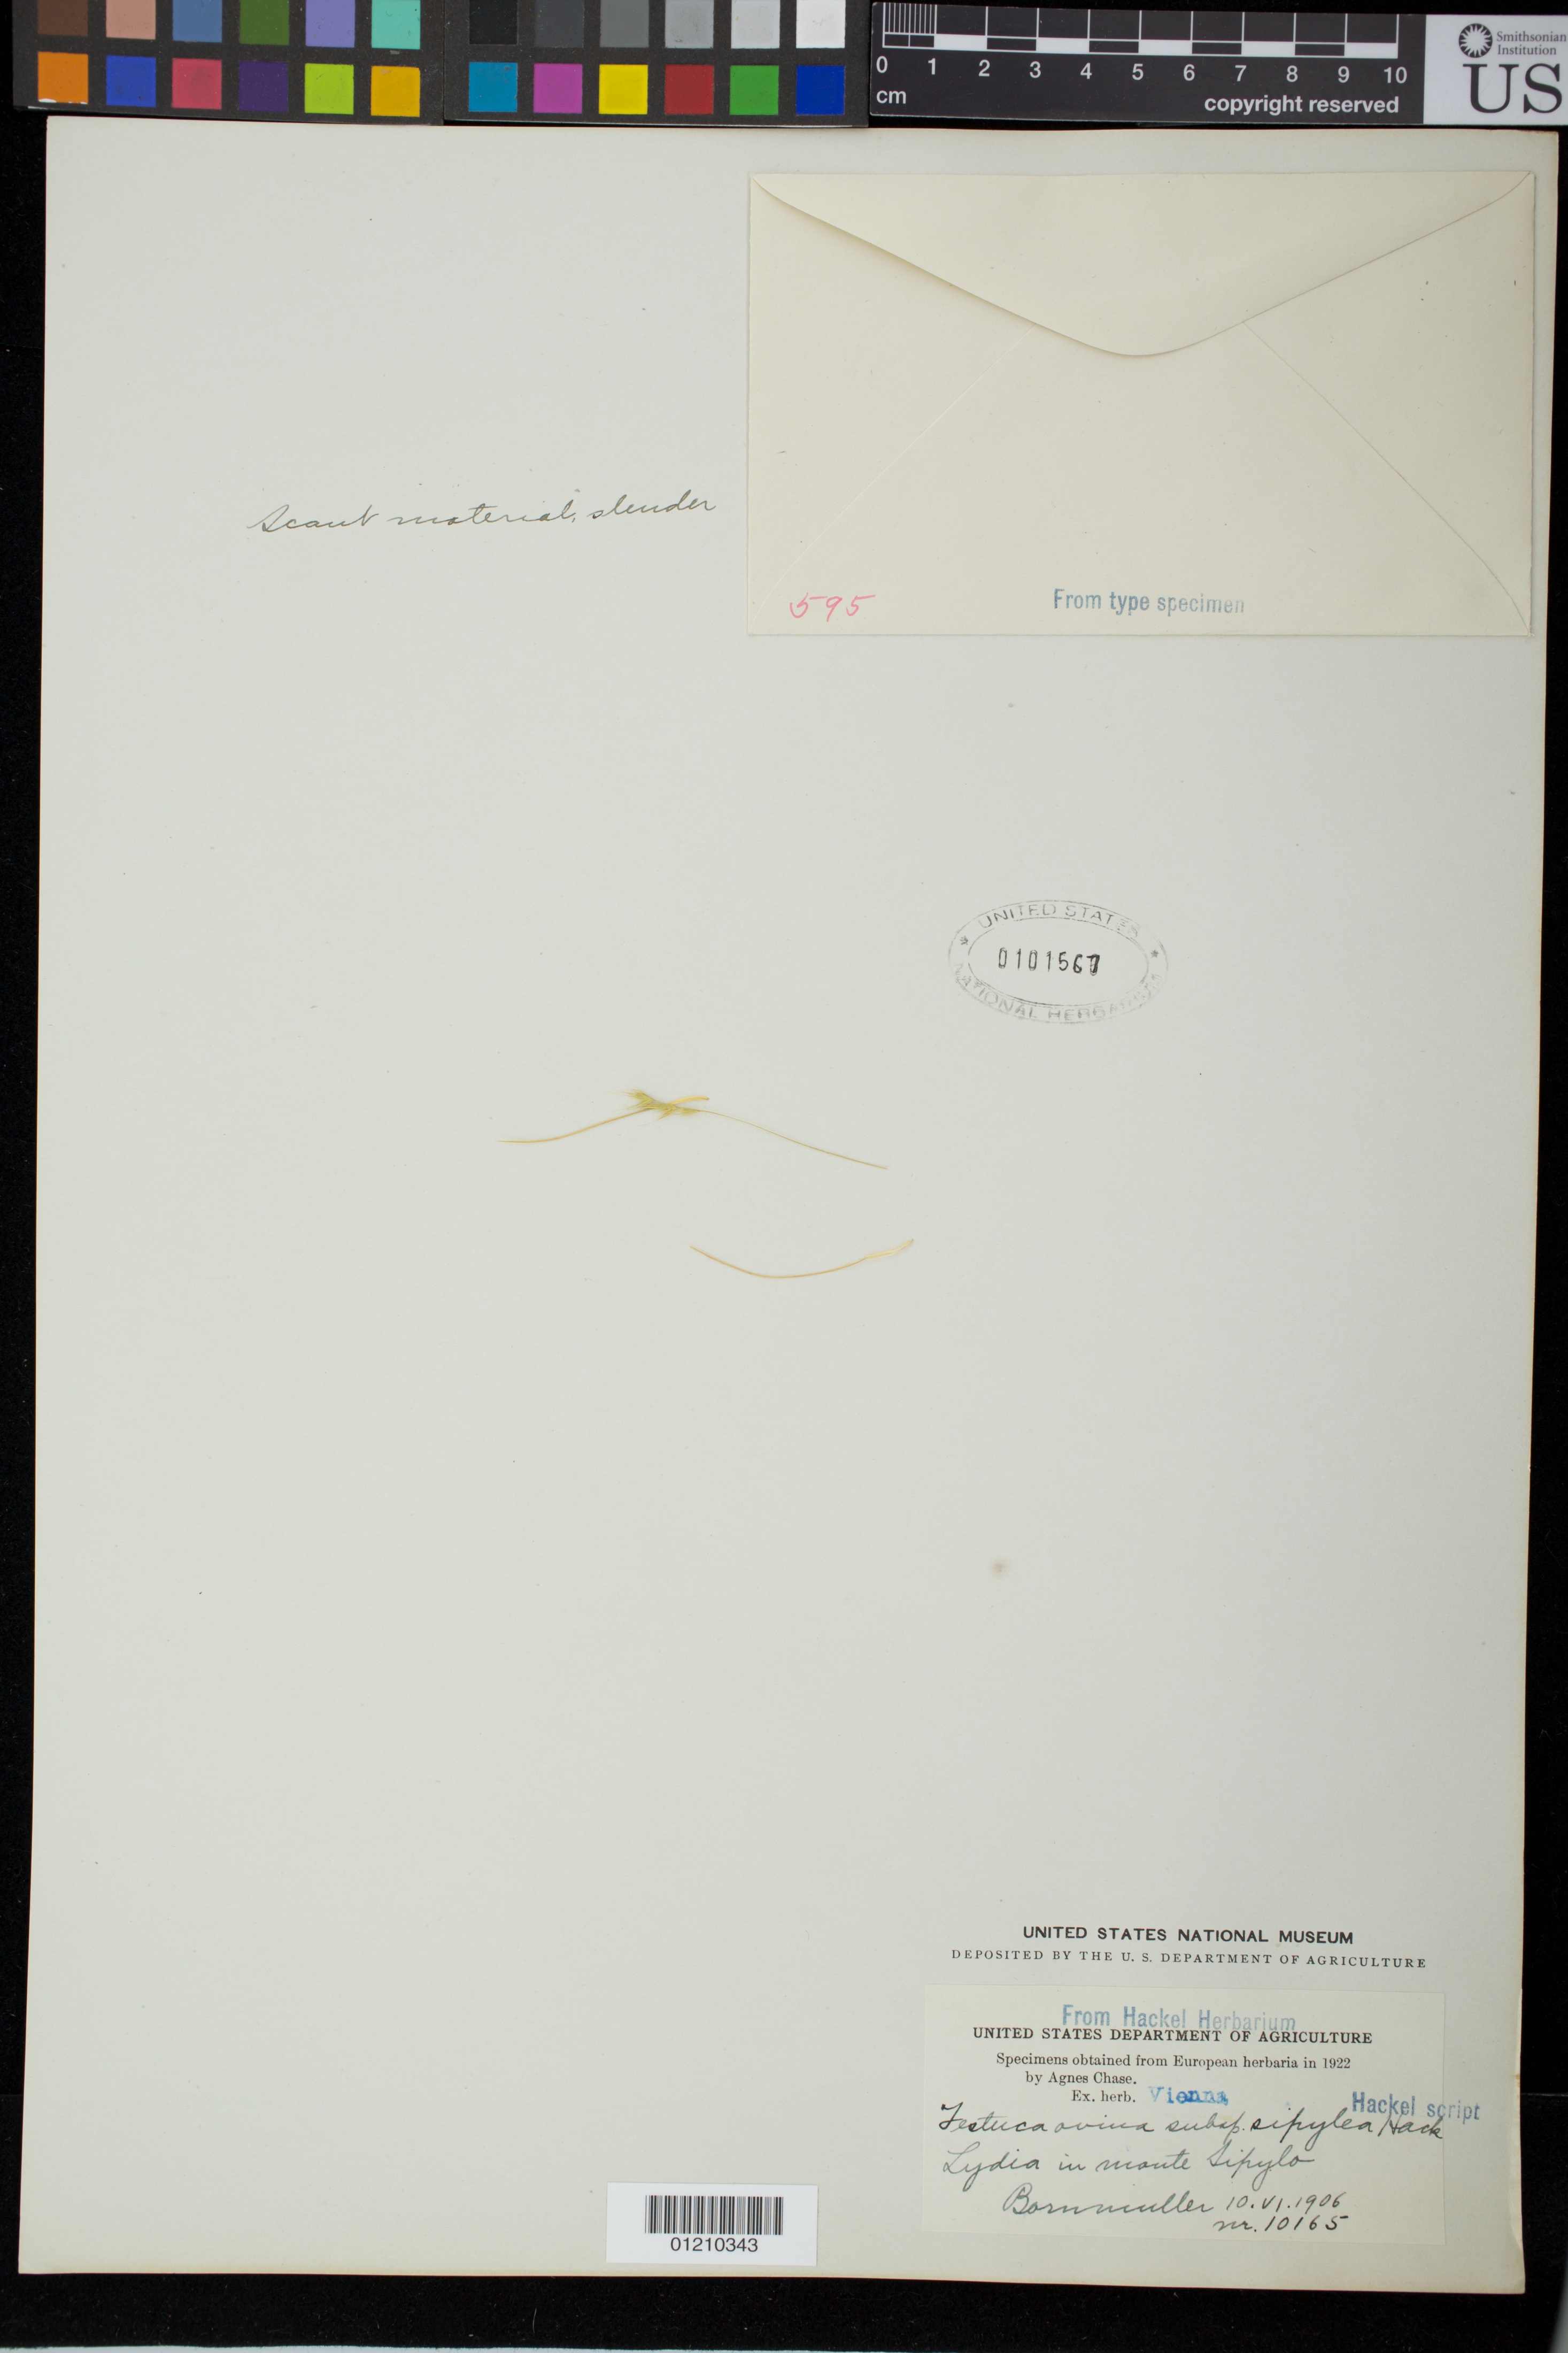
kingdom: Plantae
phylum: Tracheophyta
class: Liliopsida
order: Poales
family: Poaceae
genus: Festuca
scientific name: Festuca ovina subsp. sipylea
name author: Hack.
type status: Type Collection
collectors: J. Bornmüller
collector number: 595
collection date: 1906-06-10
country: Turkey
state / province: Manisa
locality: Lydia in Monte Sipylo.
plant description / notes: Fragmentary material of type specimen ex herb. Vienna.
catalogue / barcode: US 101567